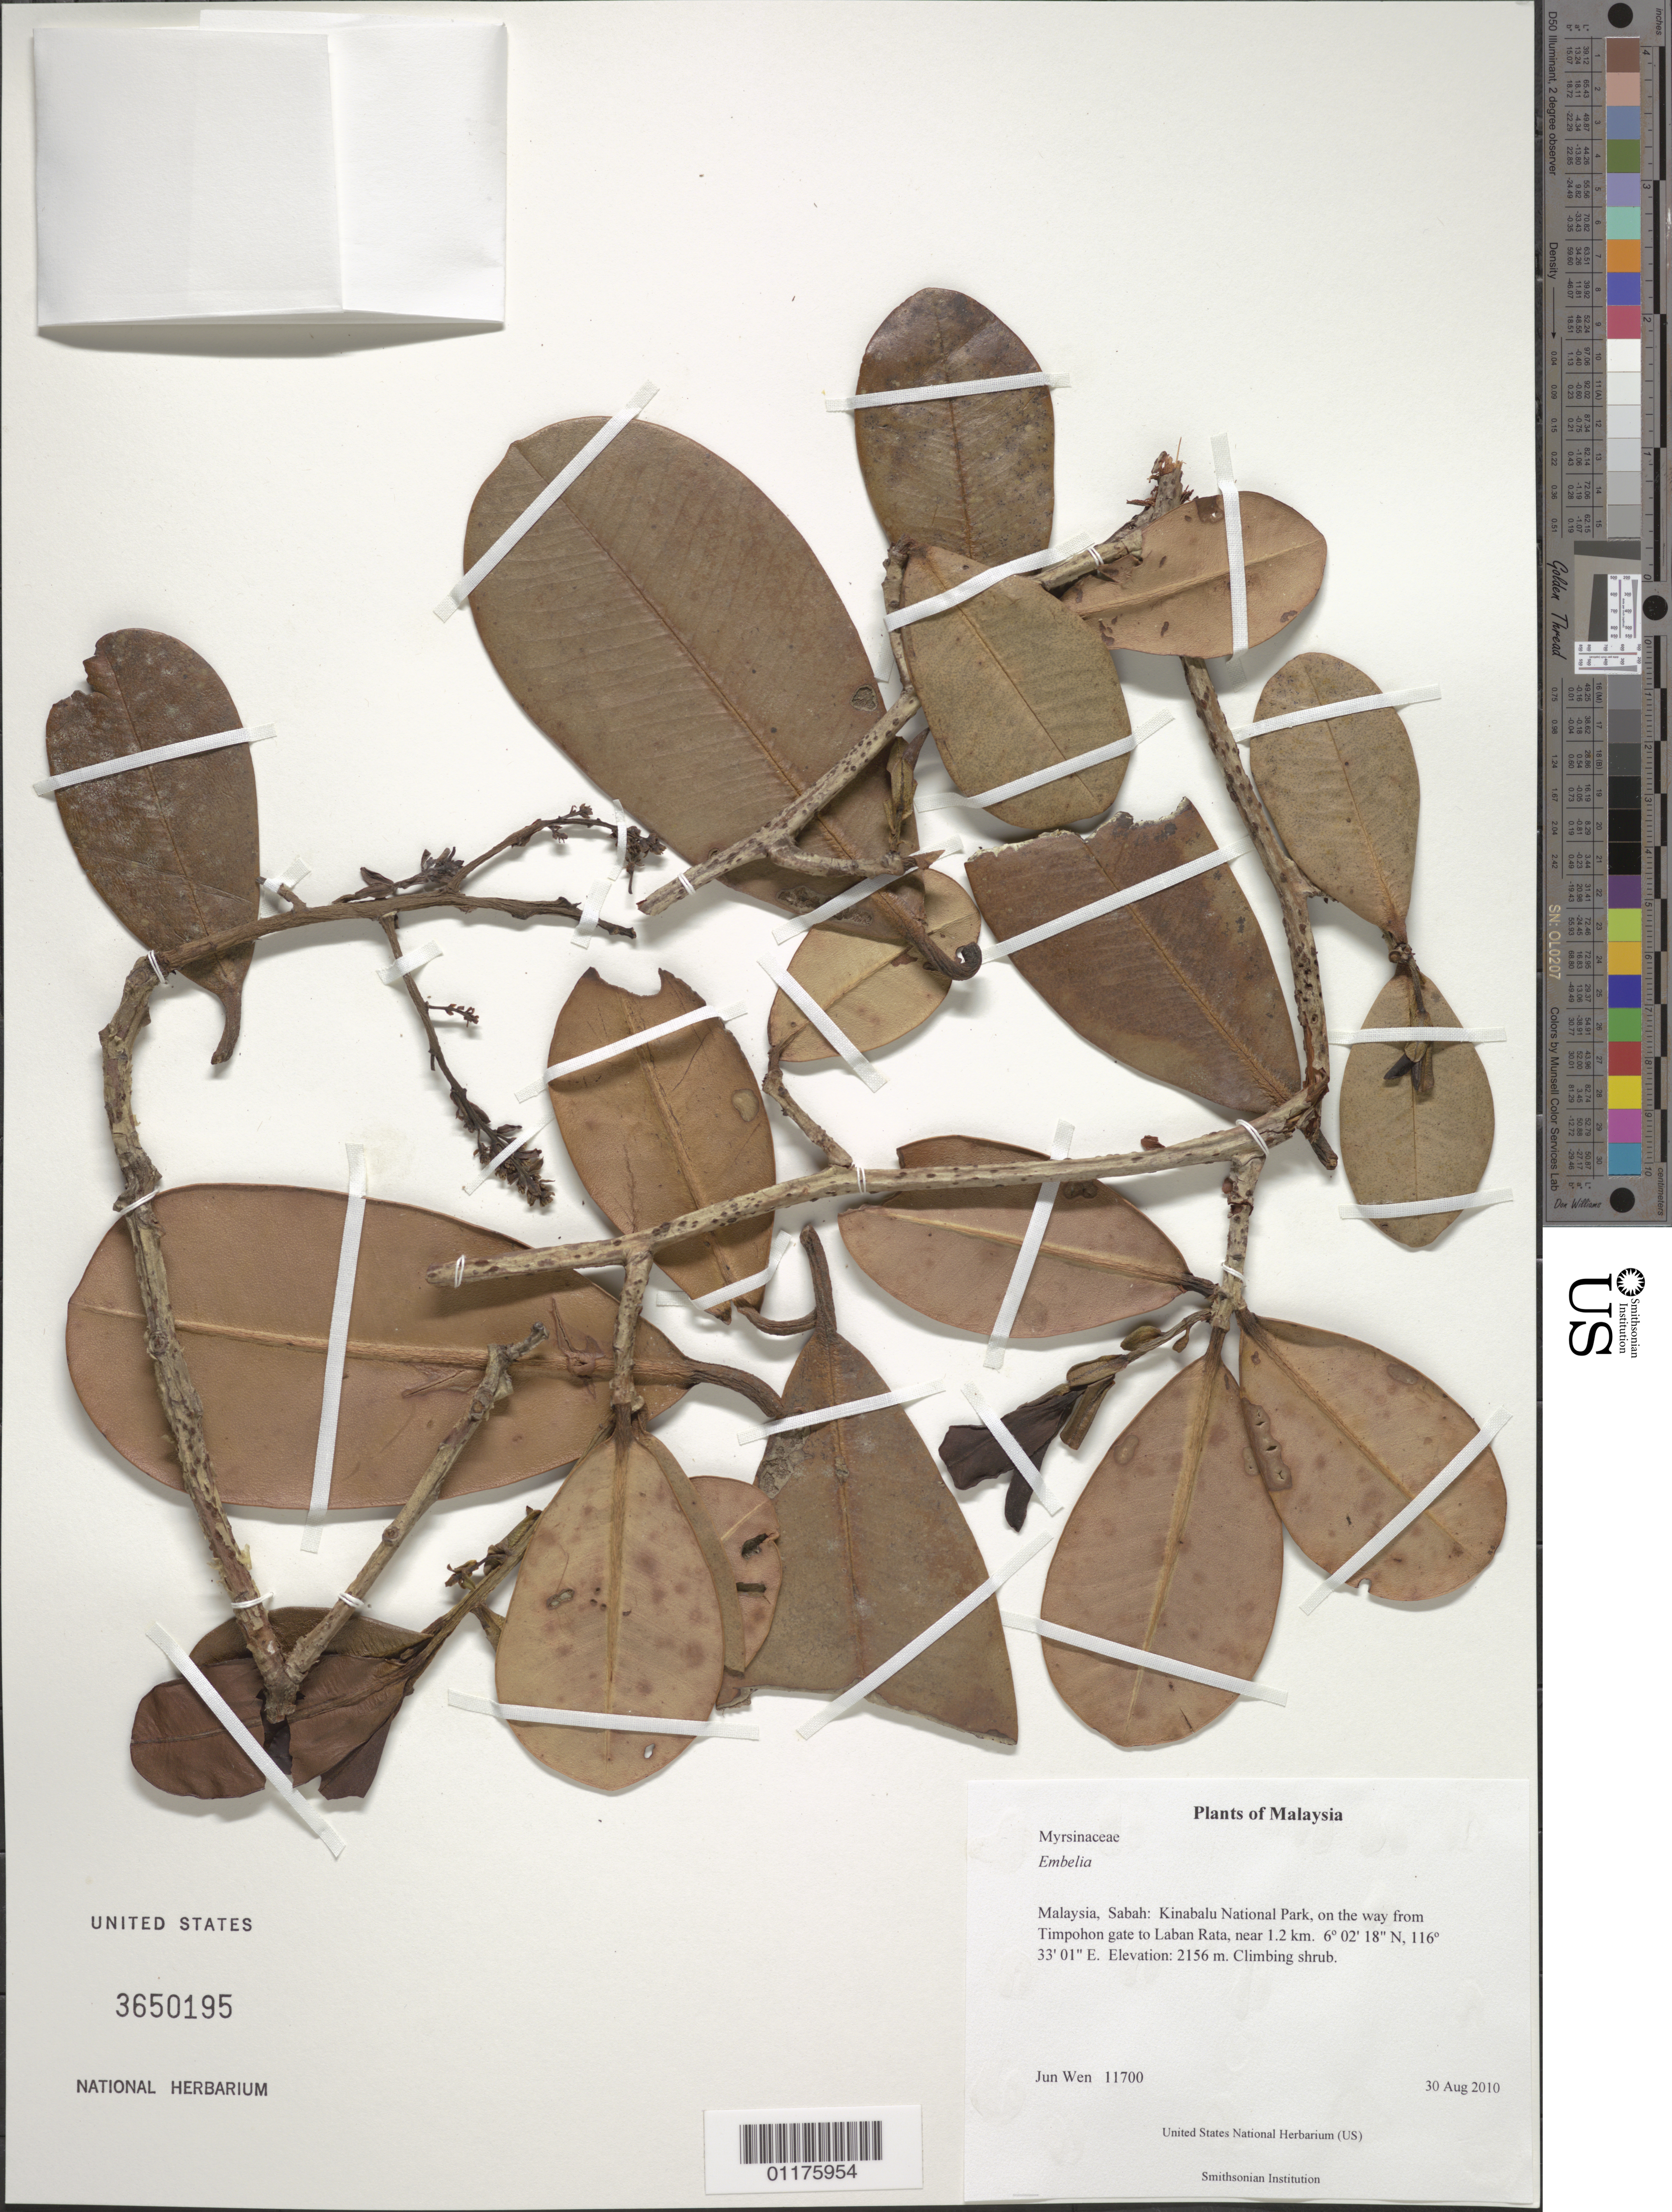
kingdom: Plantae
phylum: Tracheophyta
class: Magnoliopsida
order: Ericales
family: Primulaceae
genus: Embelia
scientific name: Embelia sp.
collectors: J. Wen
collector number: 11700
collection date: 2010-08-30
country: Malaysia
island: Borneo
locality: Sabah: Kinabalu National Park, on the way from Timpohon gate to Laban Rata, near 1.2 km.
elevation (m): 2156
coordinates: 06 02.301 N, 116 33.020 E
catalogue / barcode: US 3650195